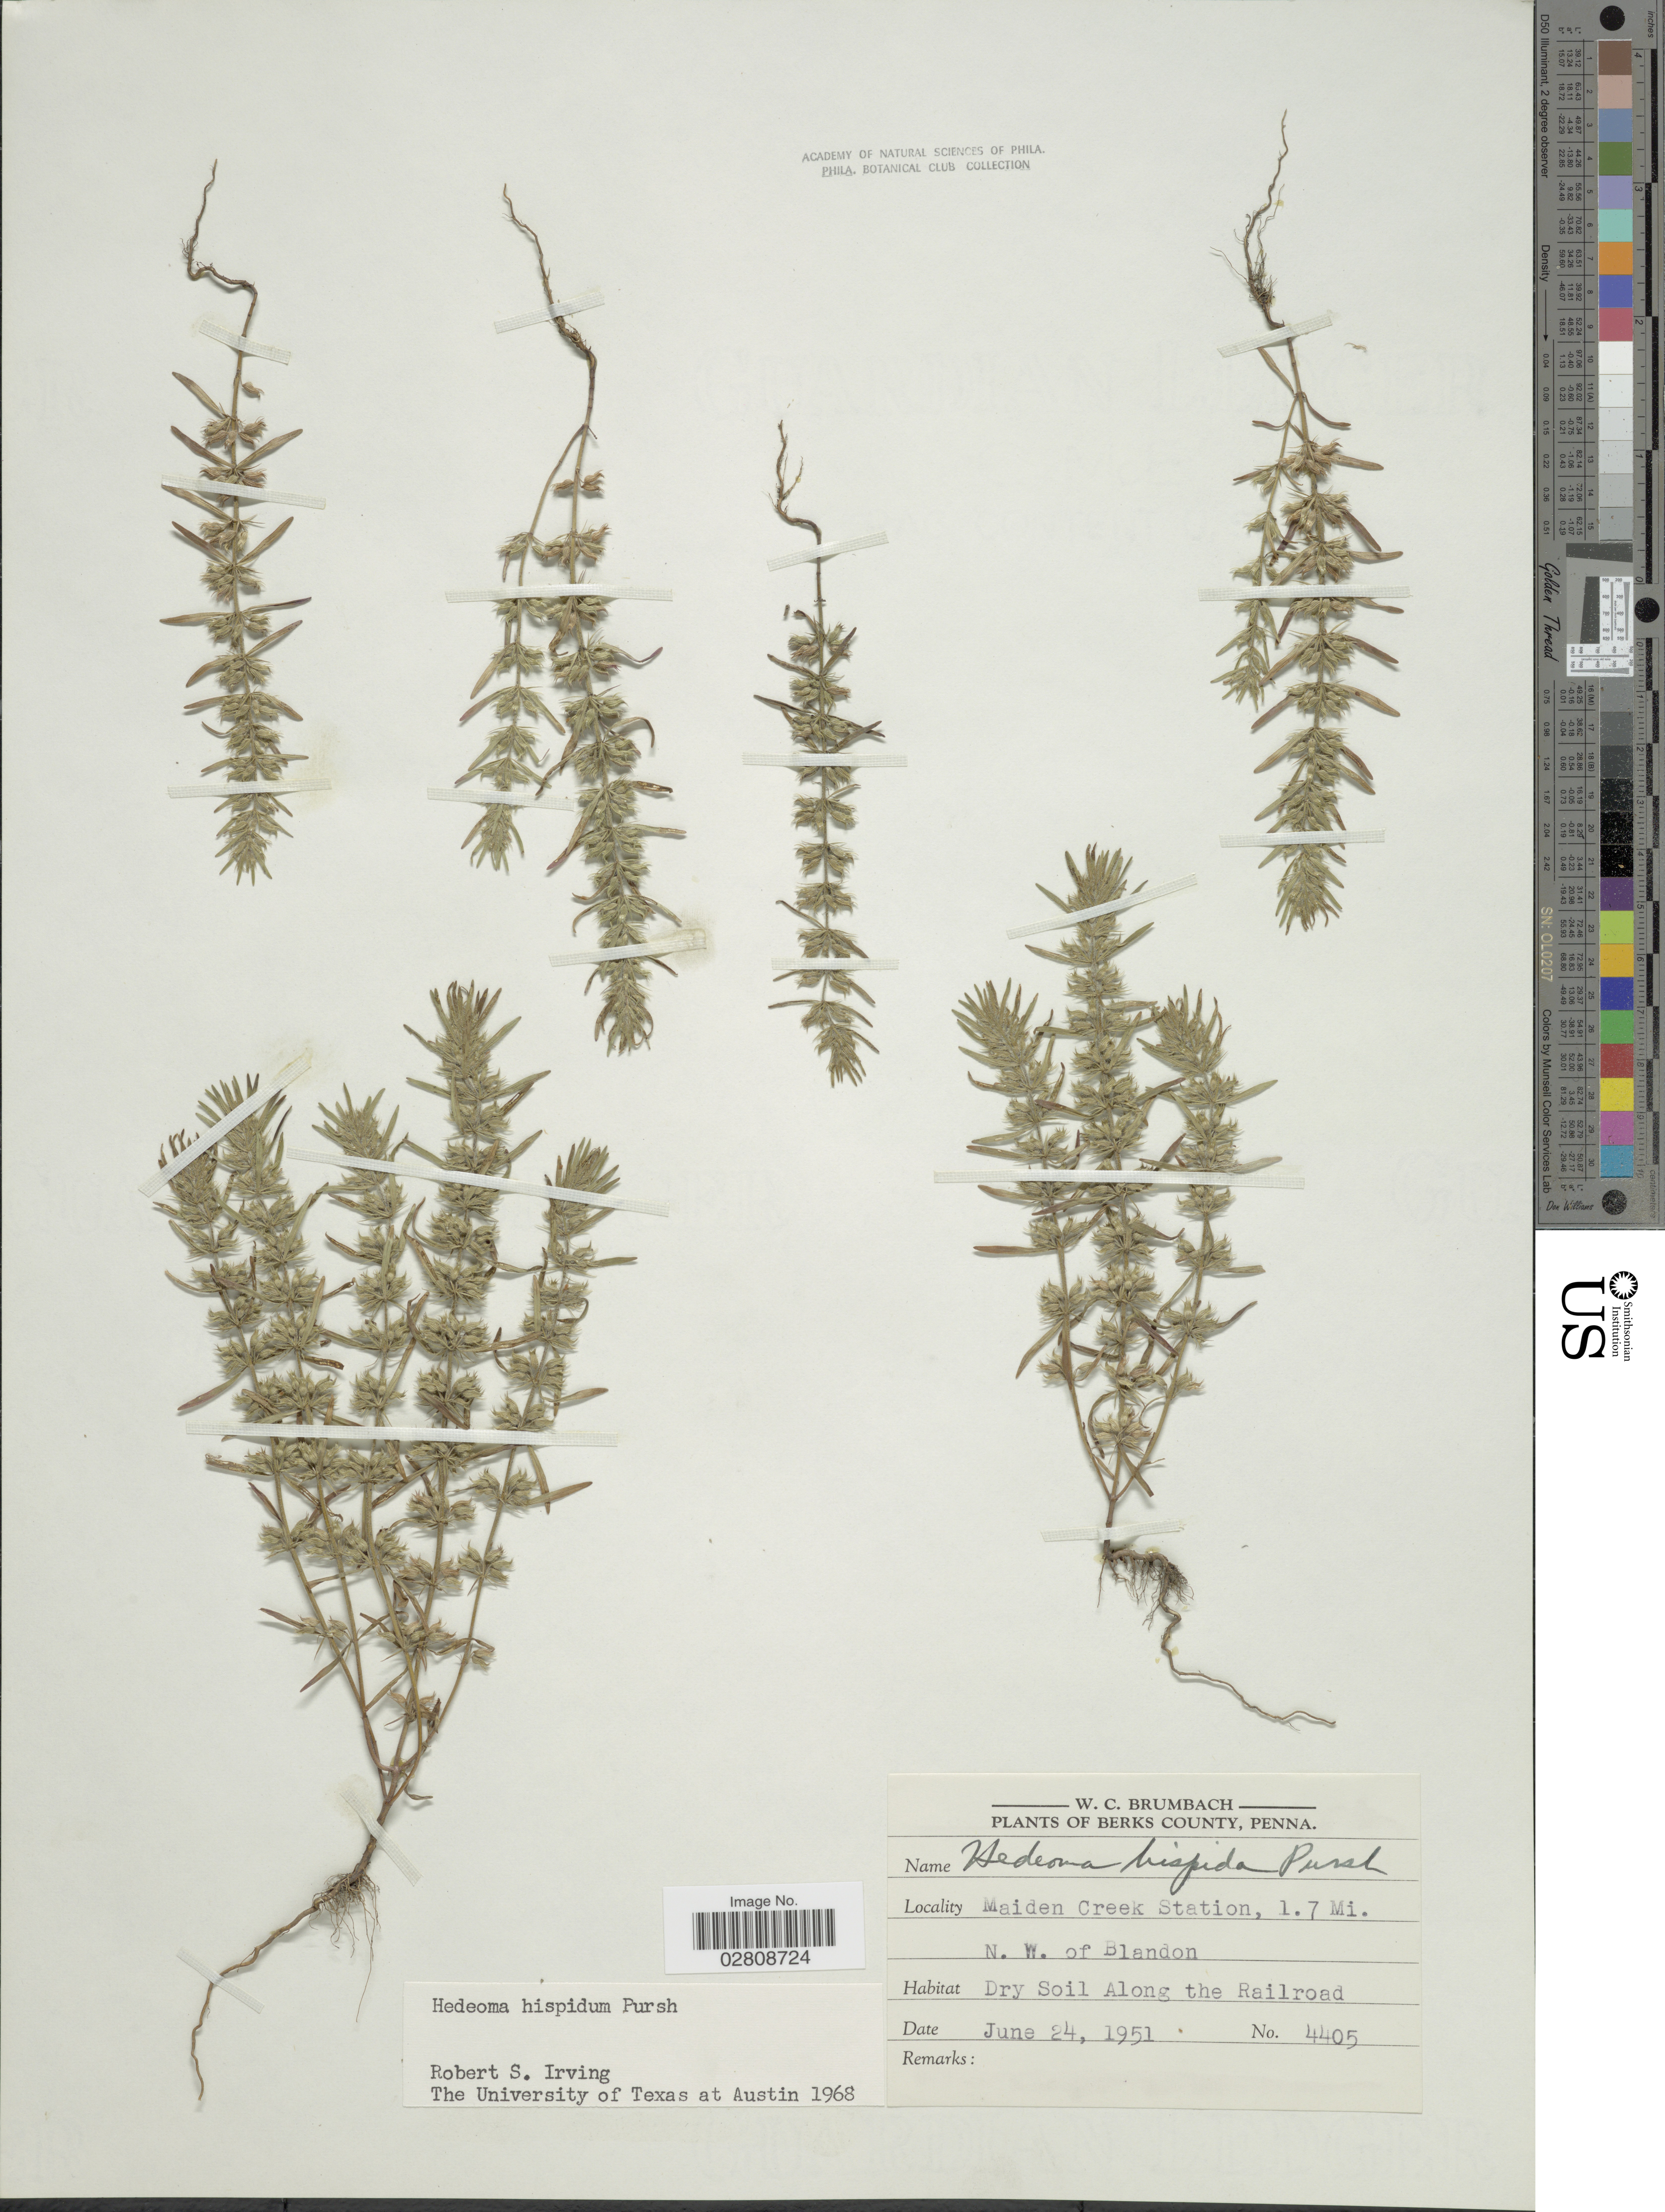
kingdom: Plantae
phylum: Tracheophyta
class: Magnoliopsida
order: Lamiales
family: Lamiaceae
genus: Hedeoma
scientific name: Hedeoma hispida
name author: Pursh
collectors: W. C. Brumbach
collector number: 4405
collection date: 1951-06-24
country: United States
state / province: Pennsylvania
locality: Berks County, Penna. Maiden Creek Station, 1.7 Mi. N. W. of Blandon.